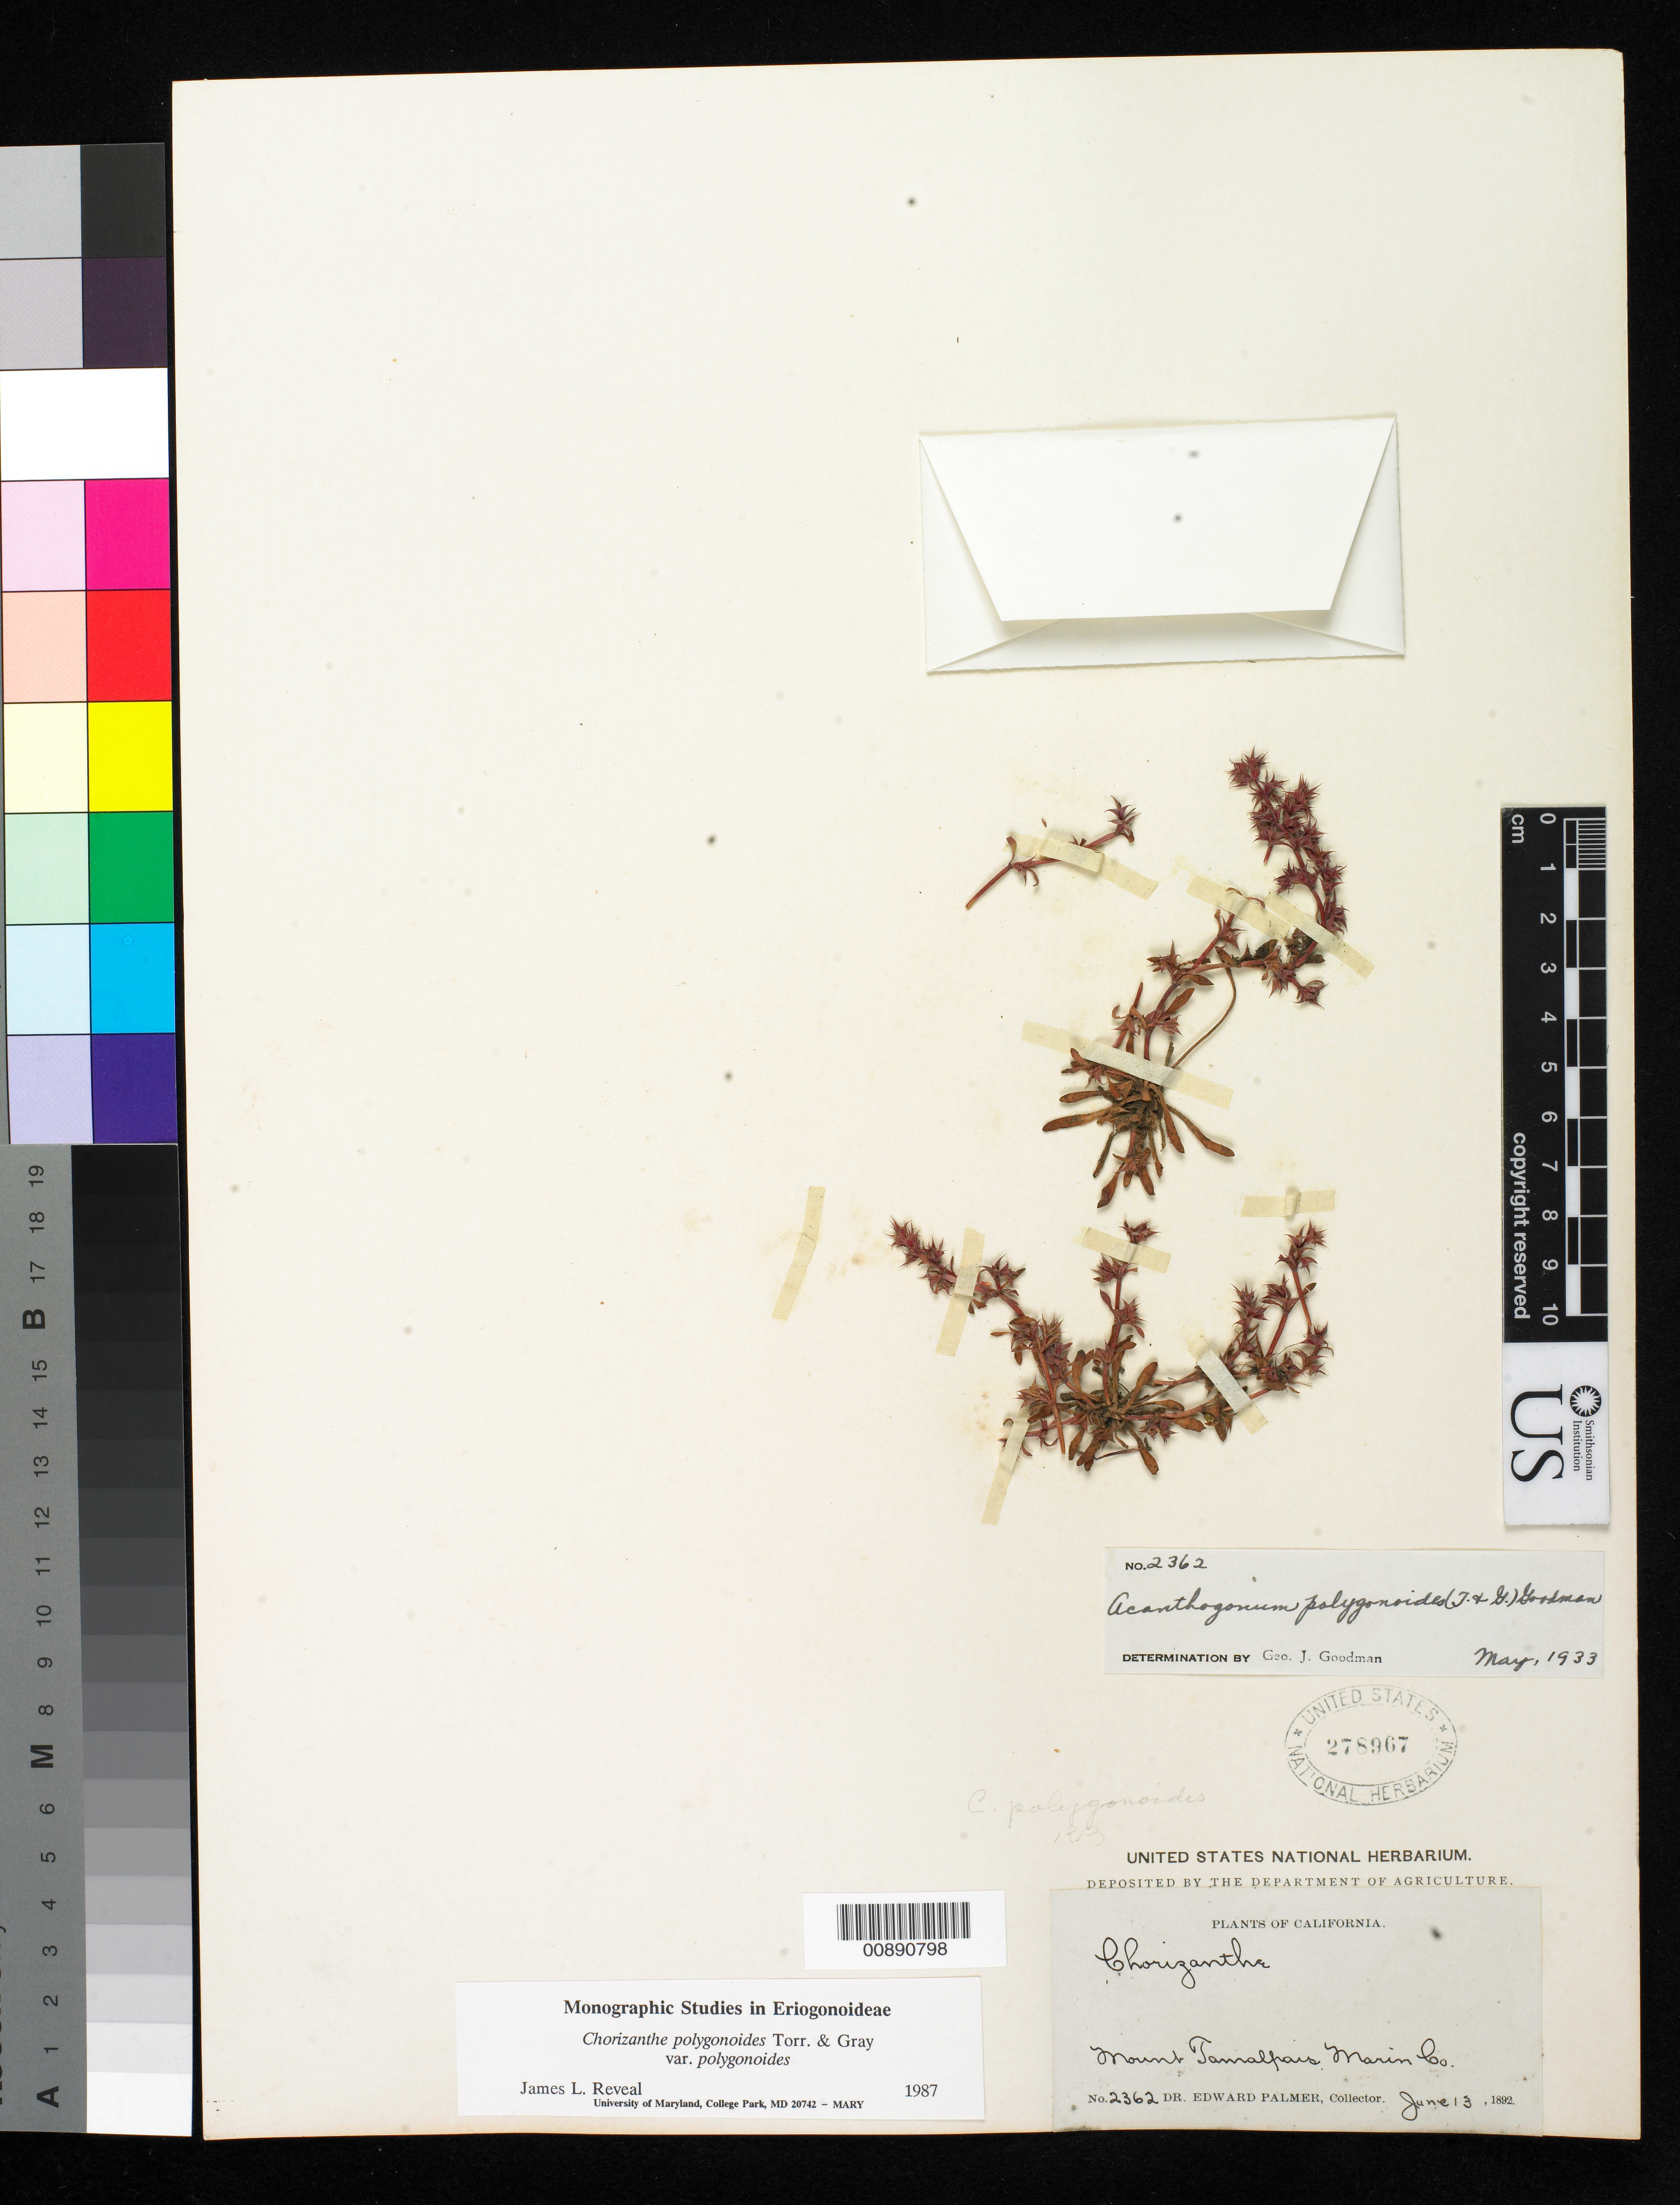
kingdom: Plantae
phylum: Tracheophyta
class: Magnoliopsida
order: Caryophyllales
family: Polygonaceae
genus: Chorizanthe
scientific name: Chorizanthe polygonoides var. polygonoides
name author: Torr. & A. Gray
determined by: Reveal, J. L.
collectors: E. Palmer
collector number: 2362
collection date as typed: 13 Jun 1892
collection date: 1892-06-13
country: United States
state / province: California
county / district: Marin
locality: Mount Tamalpais, Marin County, California.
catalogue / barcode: US 278967